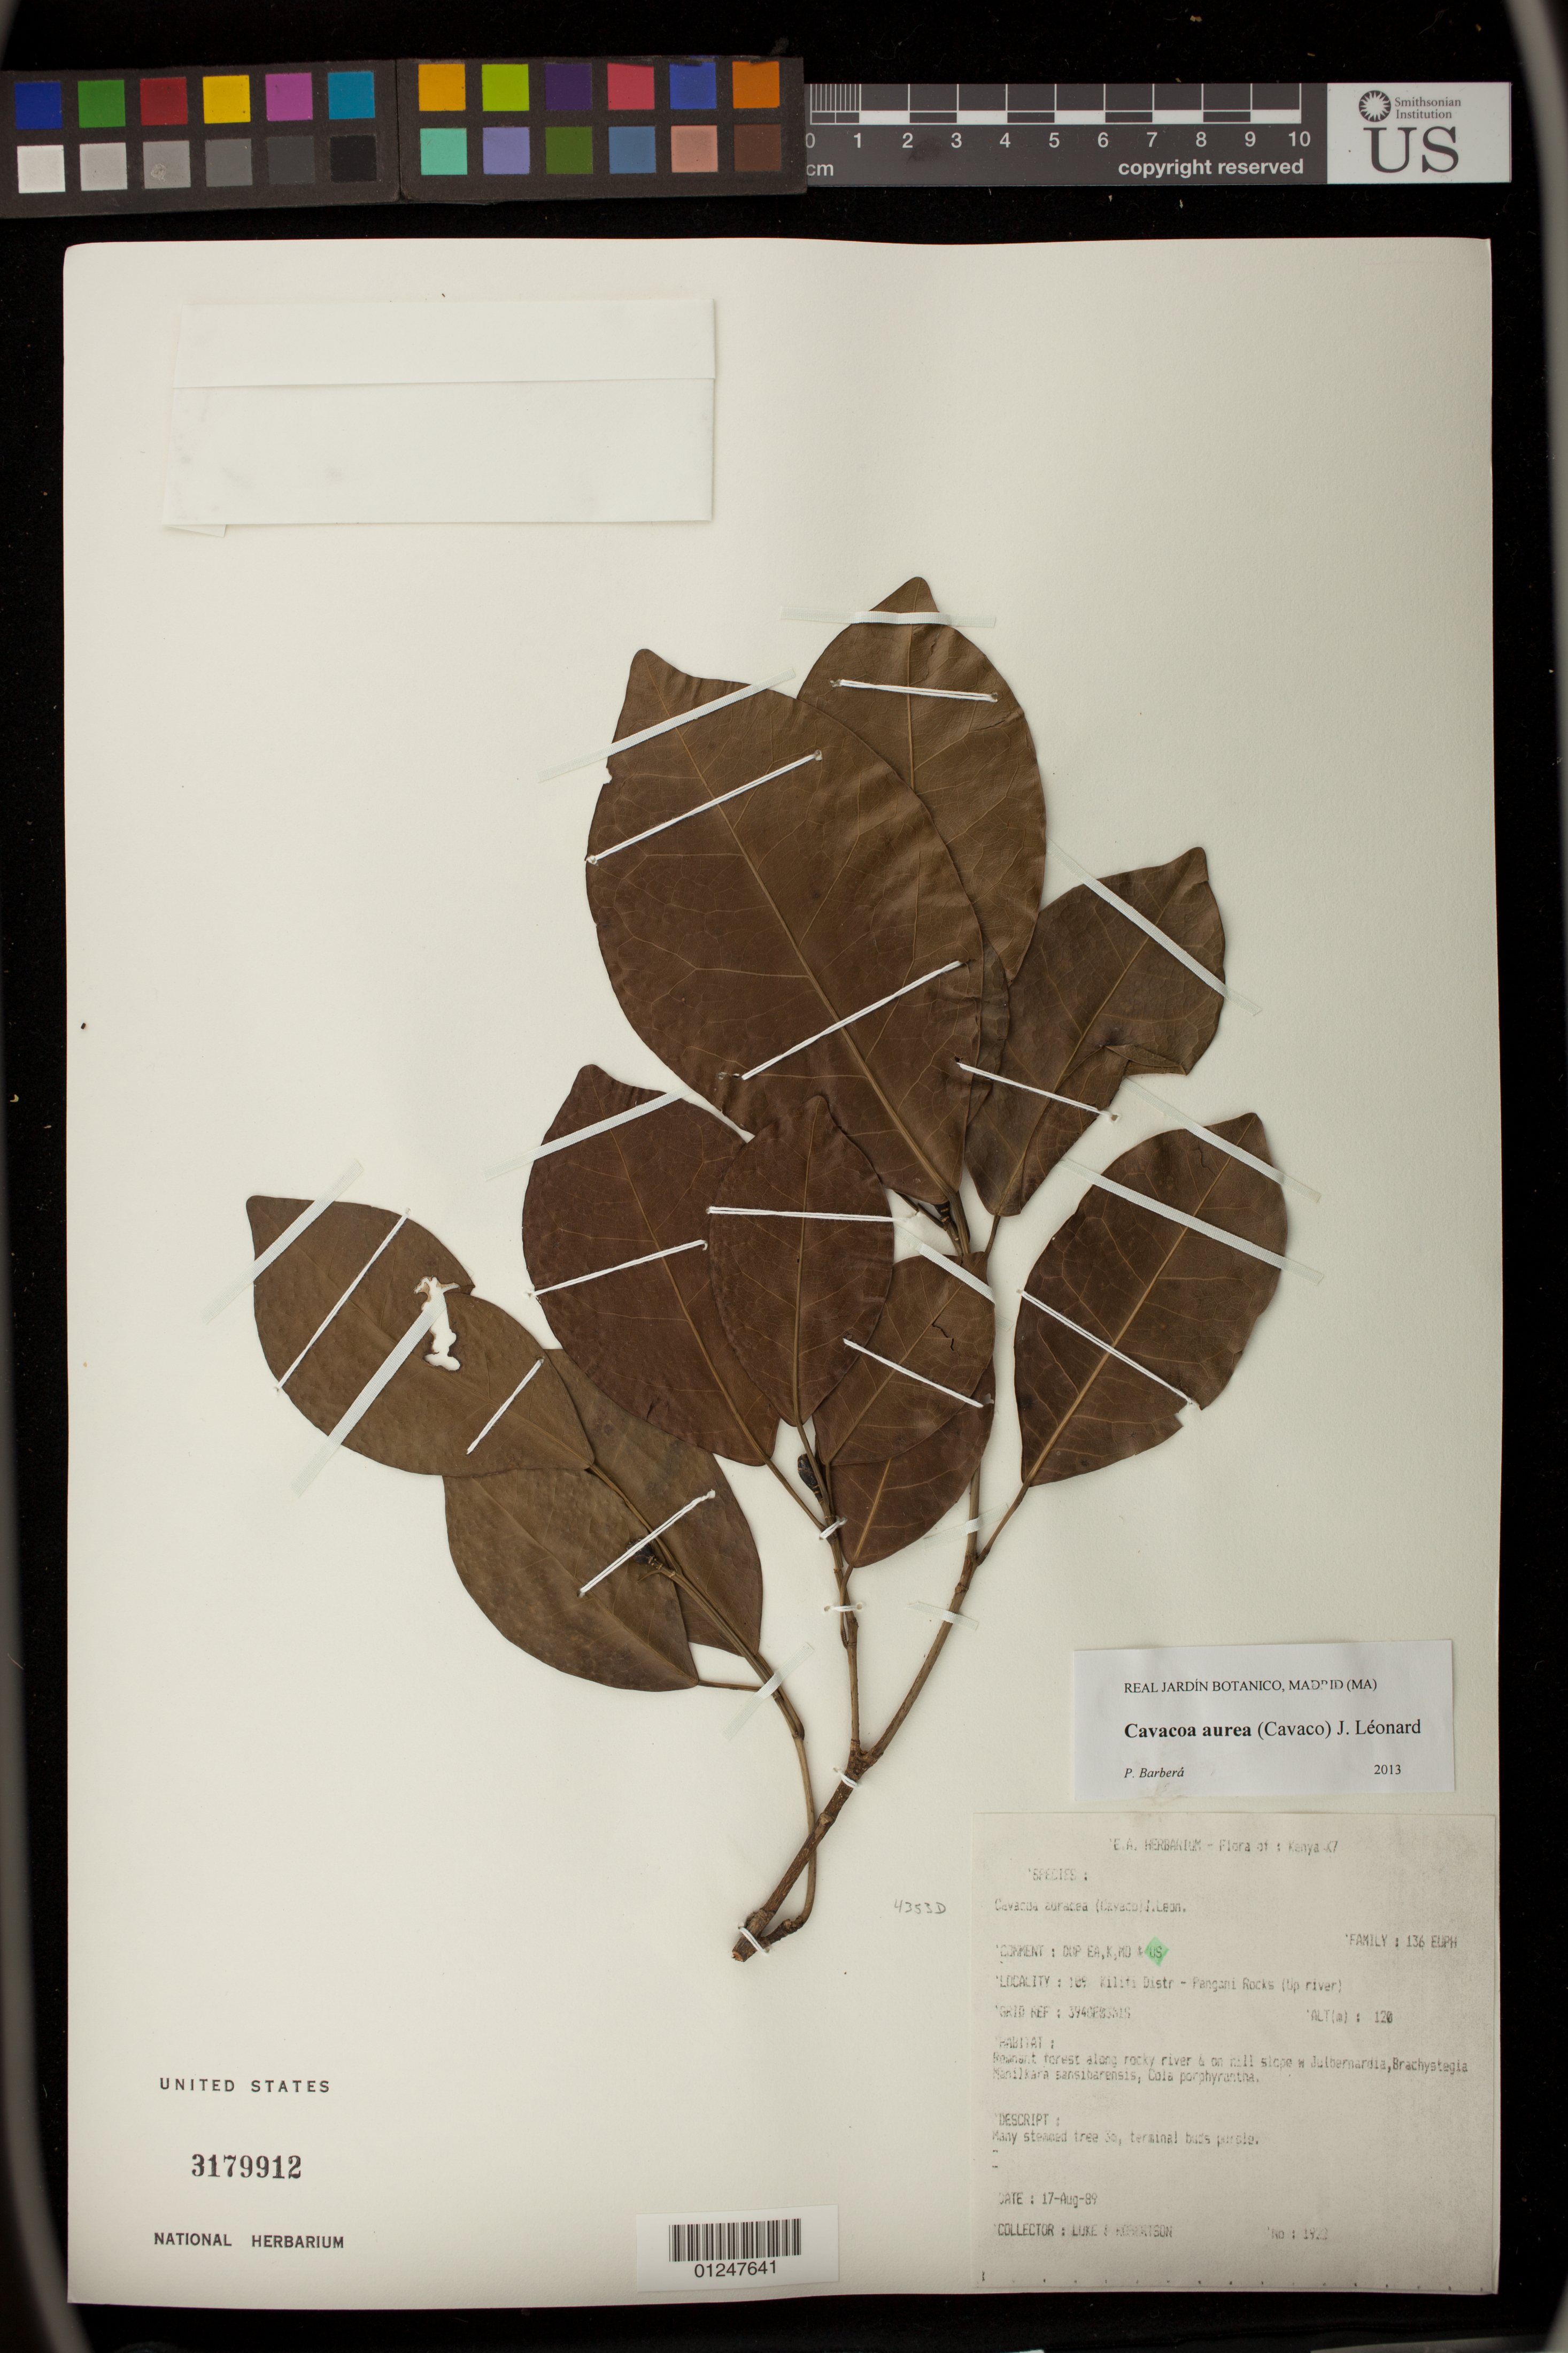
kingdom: Plantae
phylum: Tracheophyta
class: Magnoliopsida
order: Malpighiales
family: Euphorbiaceae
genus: Cavacoa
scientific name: Cavacoa aurea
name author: (Cavaco) J. Léonard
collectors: Q. Luke & A. Robertson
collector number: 1922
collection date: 1989-08-17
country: Kenya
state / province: Kilifi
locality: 109 Kiliti Distr - Pangani Rocks (Up river)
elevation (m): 120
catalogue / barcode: US 3179912